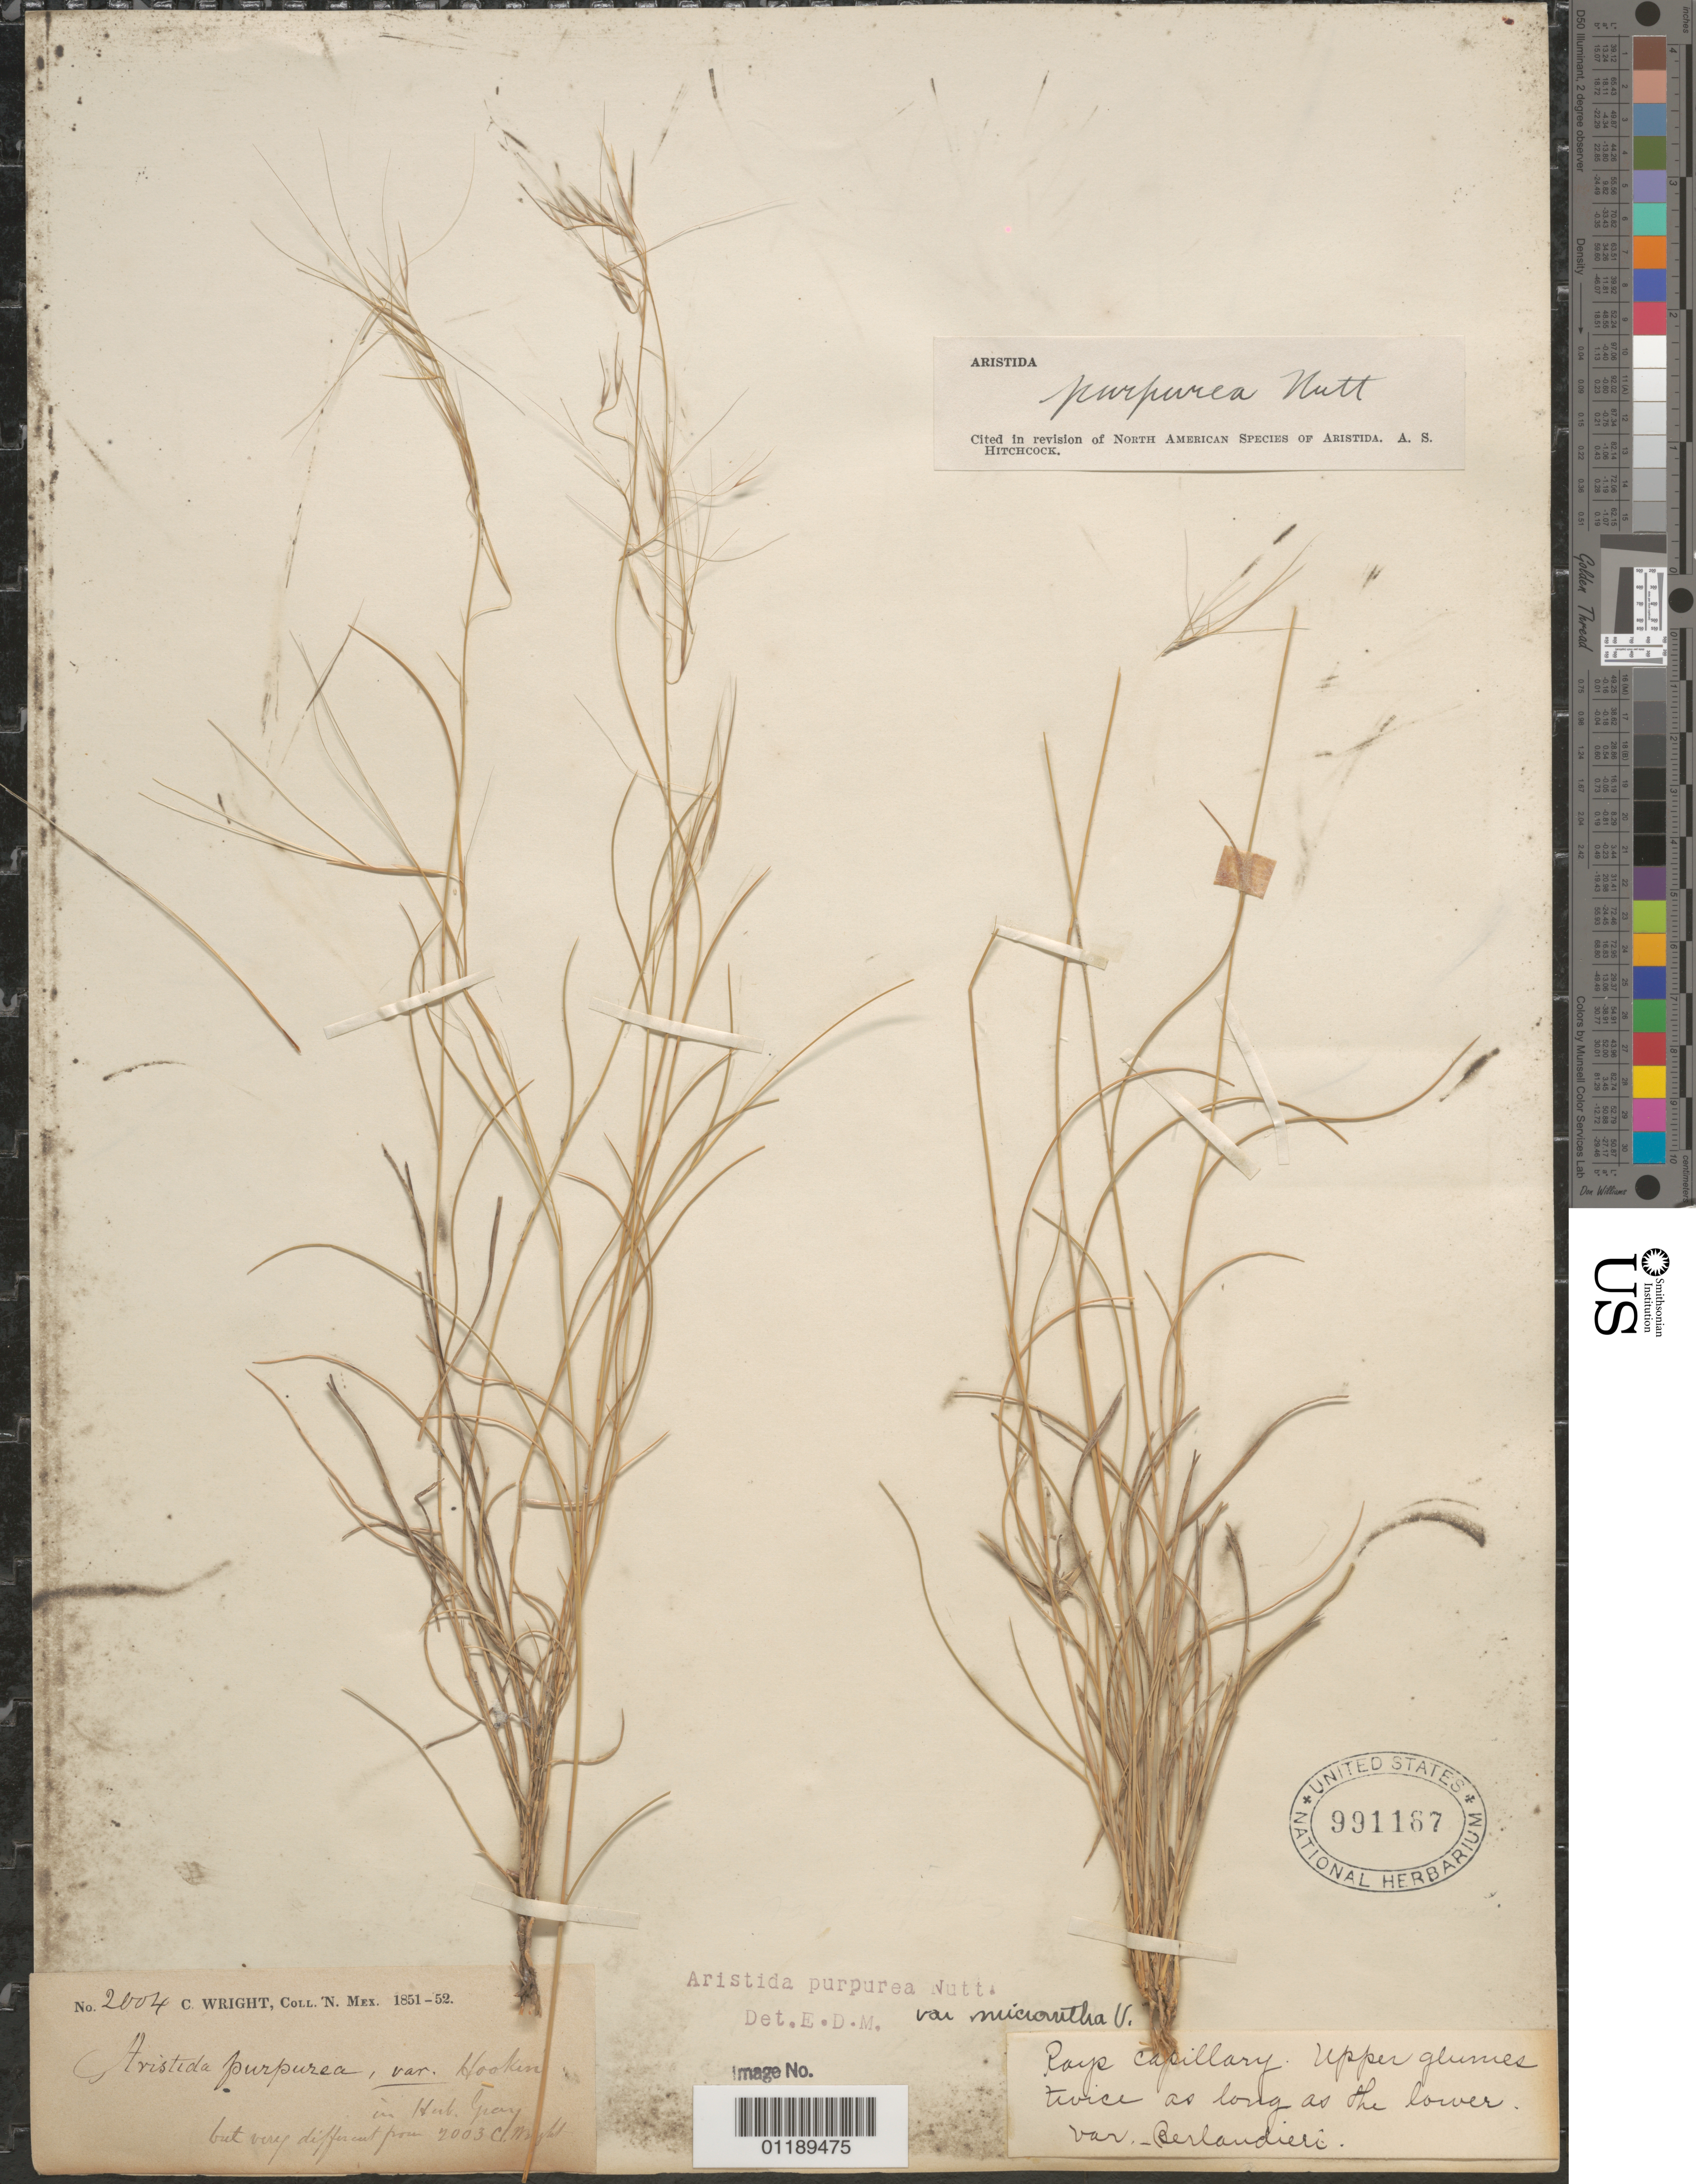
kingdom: Plantae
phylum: Tracheophyta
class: Liliopsida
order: Poales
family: Poaceae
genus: Aristida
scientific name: Aristida purpurea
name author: Nutt.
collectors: C. Wright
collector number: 2004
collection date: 1851/1852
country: United States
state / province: New Mexico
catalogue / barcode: US 991167